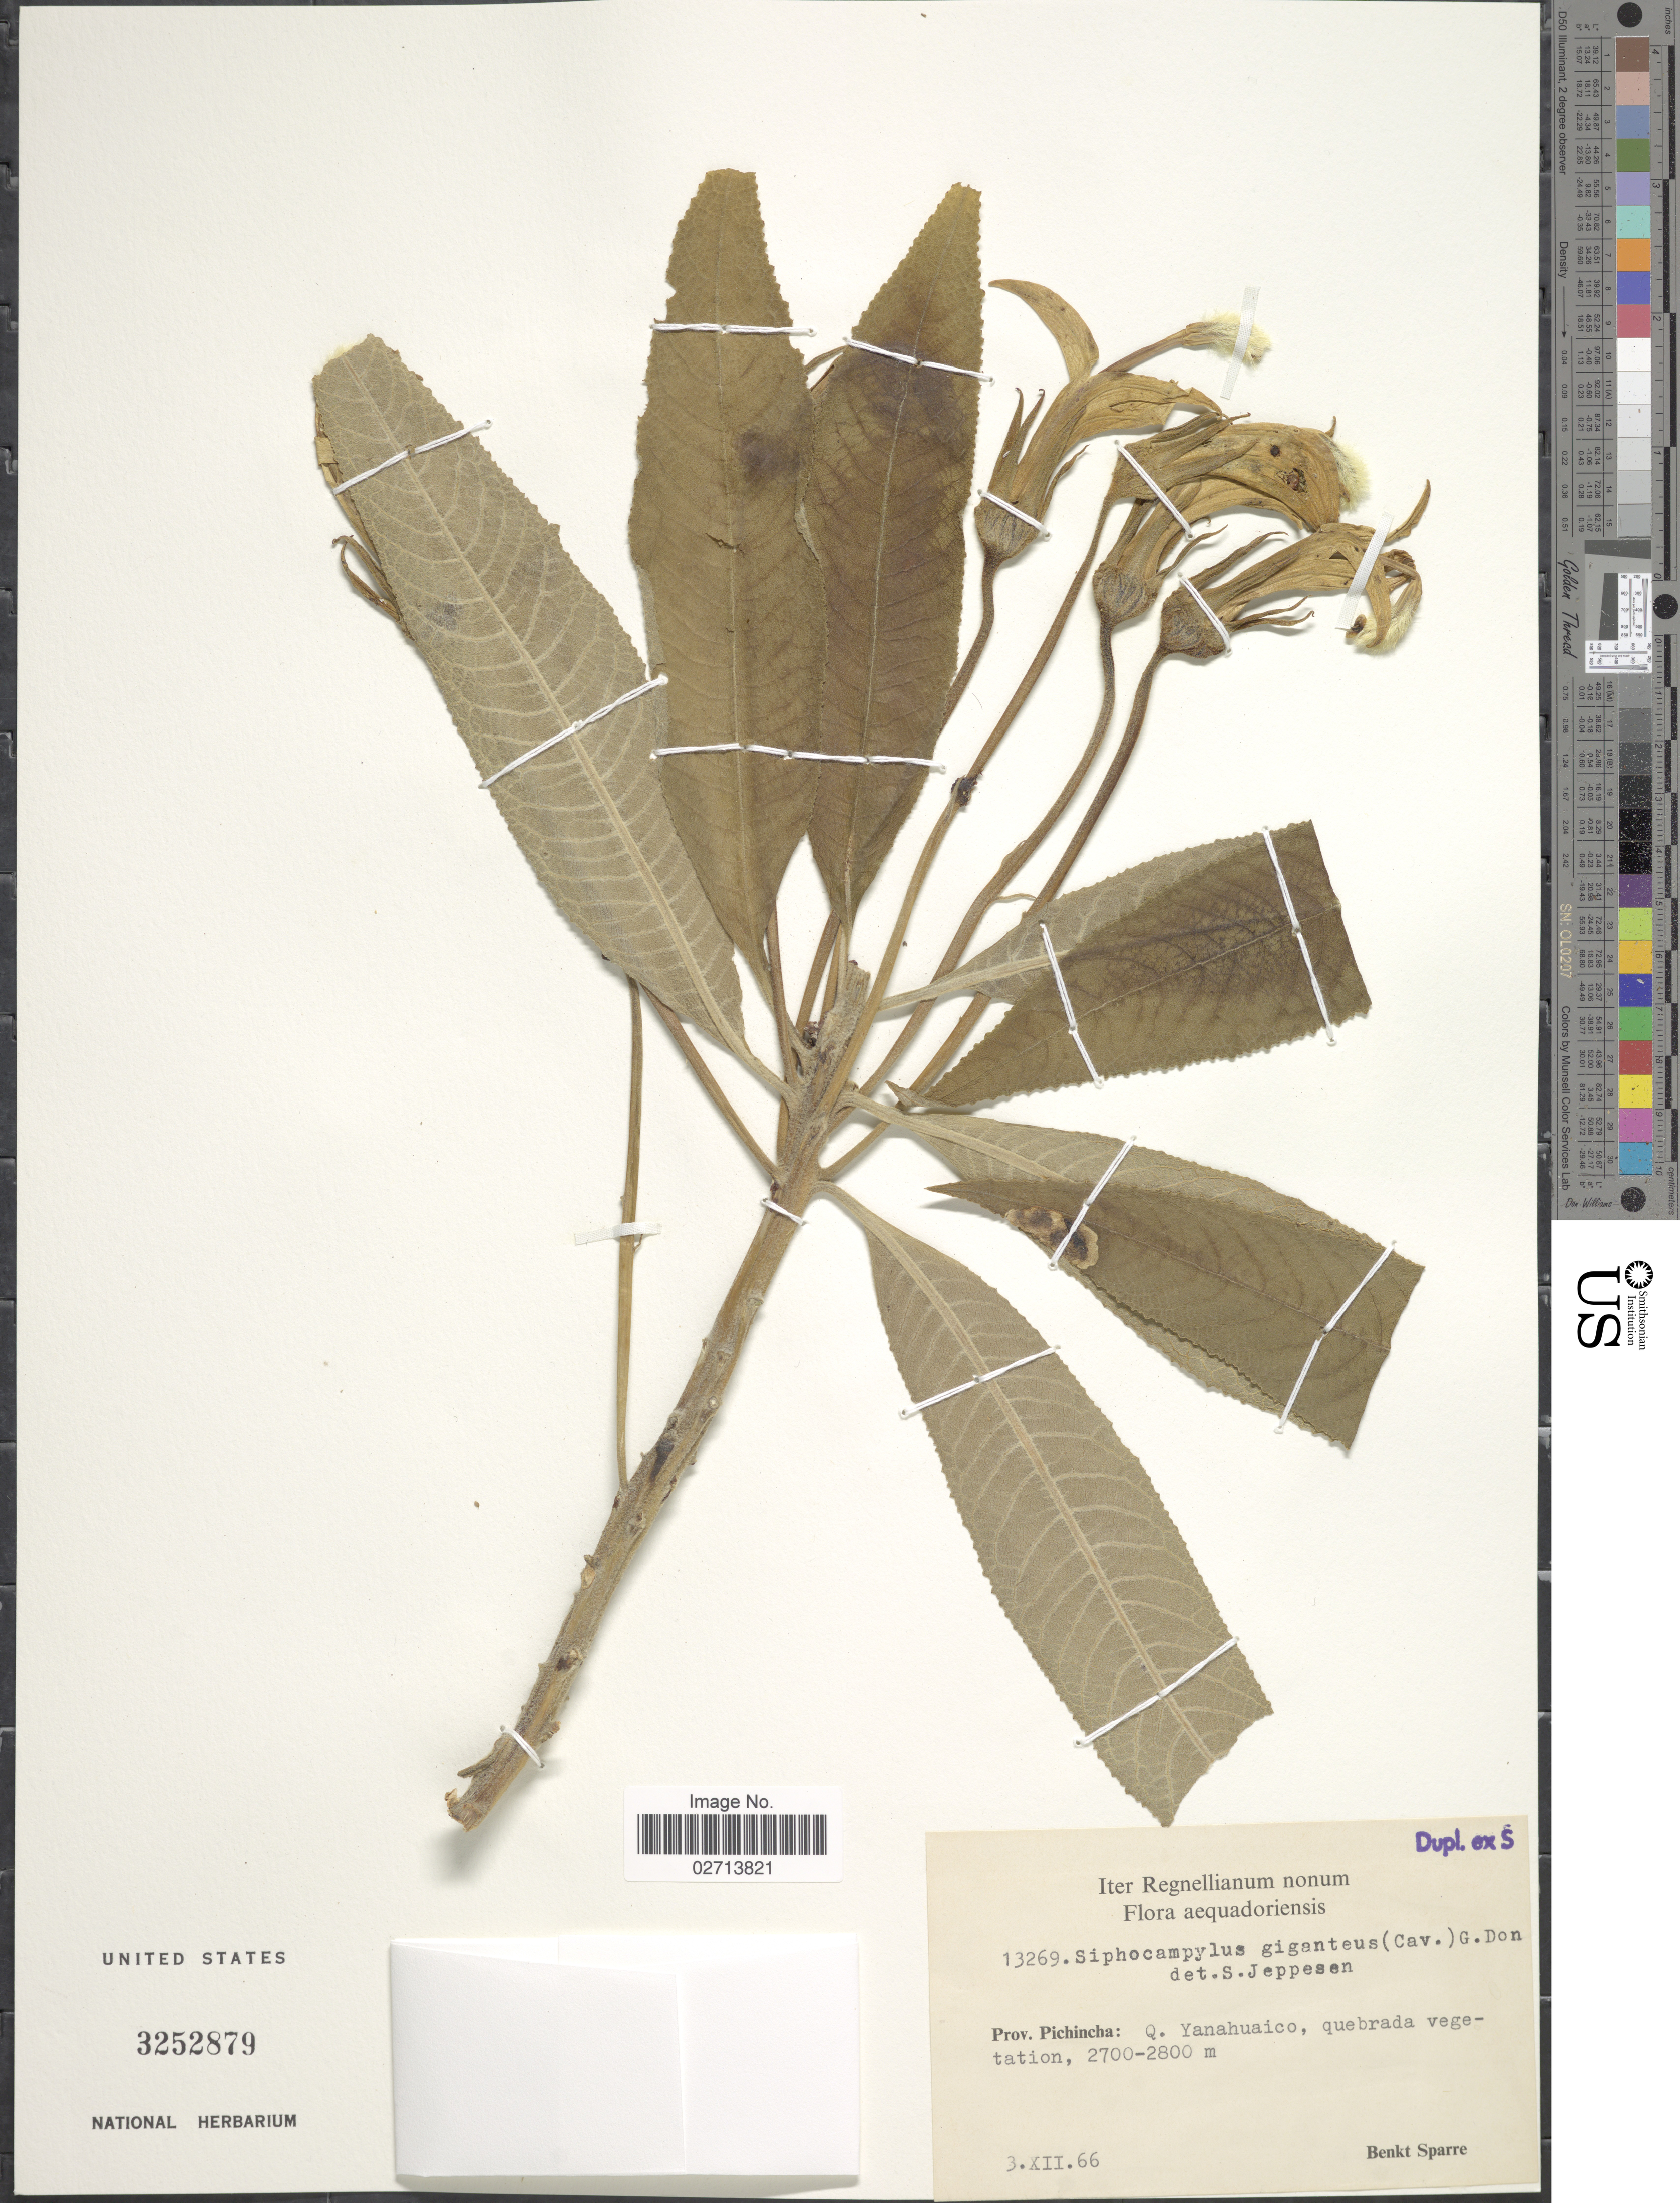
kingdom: Plantae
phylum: Tracheophyta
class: Magnoliopsida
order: Asterales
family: Campanulaceae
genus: Siphocampylus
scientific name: Siphocampylus giganteus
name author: (Cav.) G. Don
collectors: B. Sparre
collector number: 13269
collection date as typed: Transcribed d/m/y: 3/12/66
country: Ecuador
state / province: Pichincha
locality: Q. Yanahuaico, quebrada vegetation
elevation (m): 2700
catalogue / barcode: US 3252879